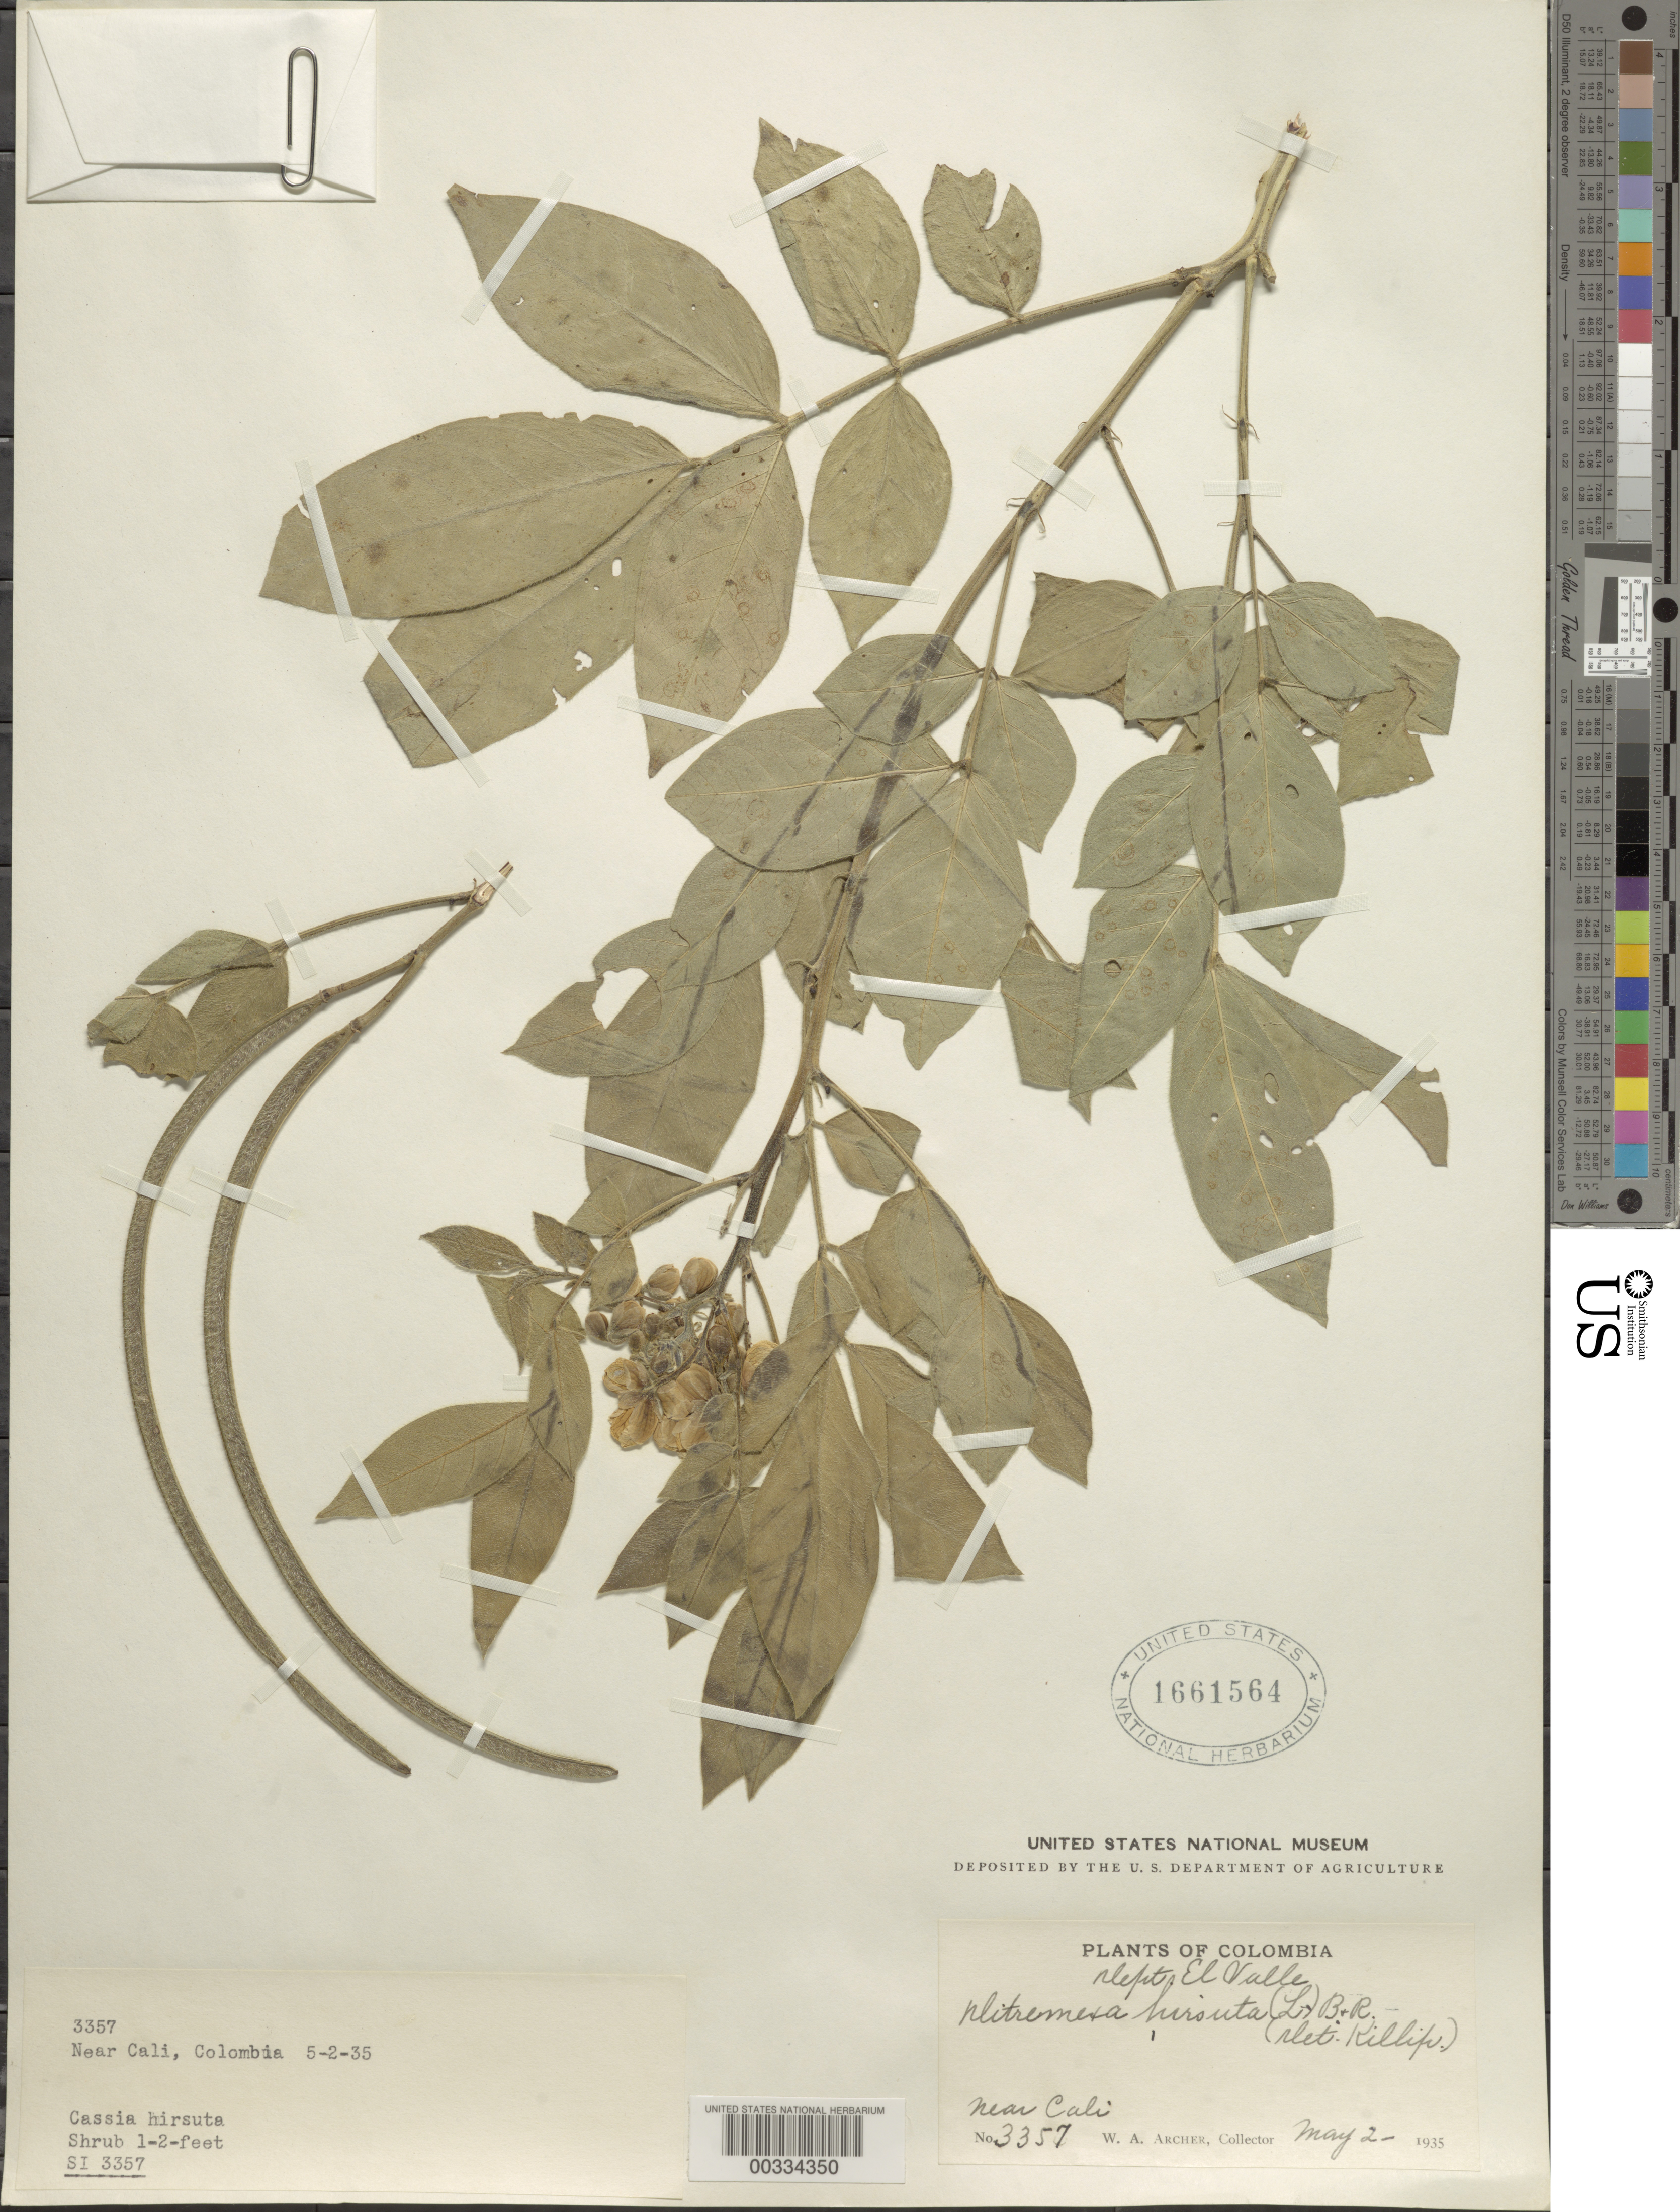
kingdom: Plantae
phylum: Tracheophyta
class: Magnoliopsida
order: Fabales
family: Fabaceae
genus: Senna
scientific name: Senna hirsuta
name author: (L.) H.S. Irwin & Barneby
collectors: W. A. Archer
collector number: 3357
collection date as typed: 02 May 1935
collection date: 1935-05-02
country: Colombia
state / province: Valle del Cauca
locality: Near Cali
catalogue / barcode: US 1661564